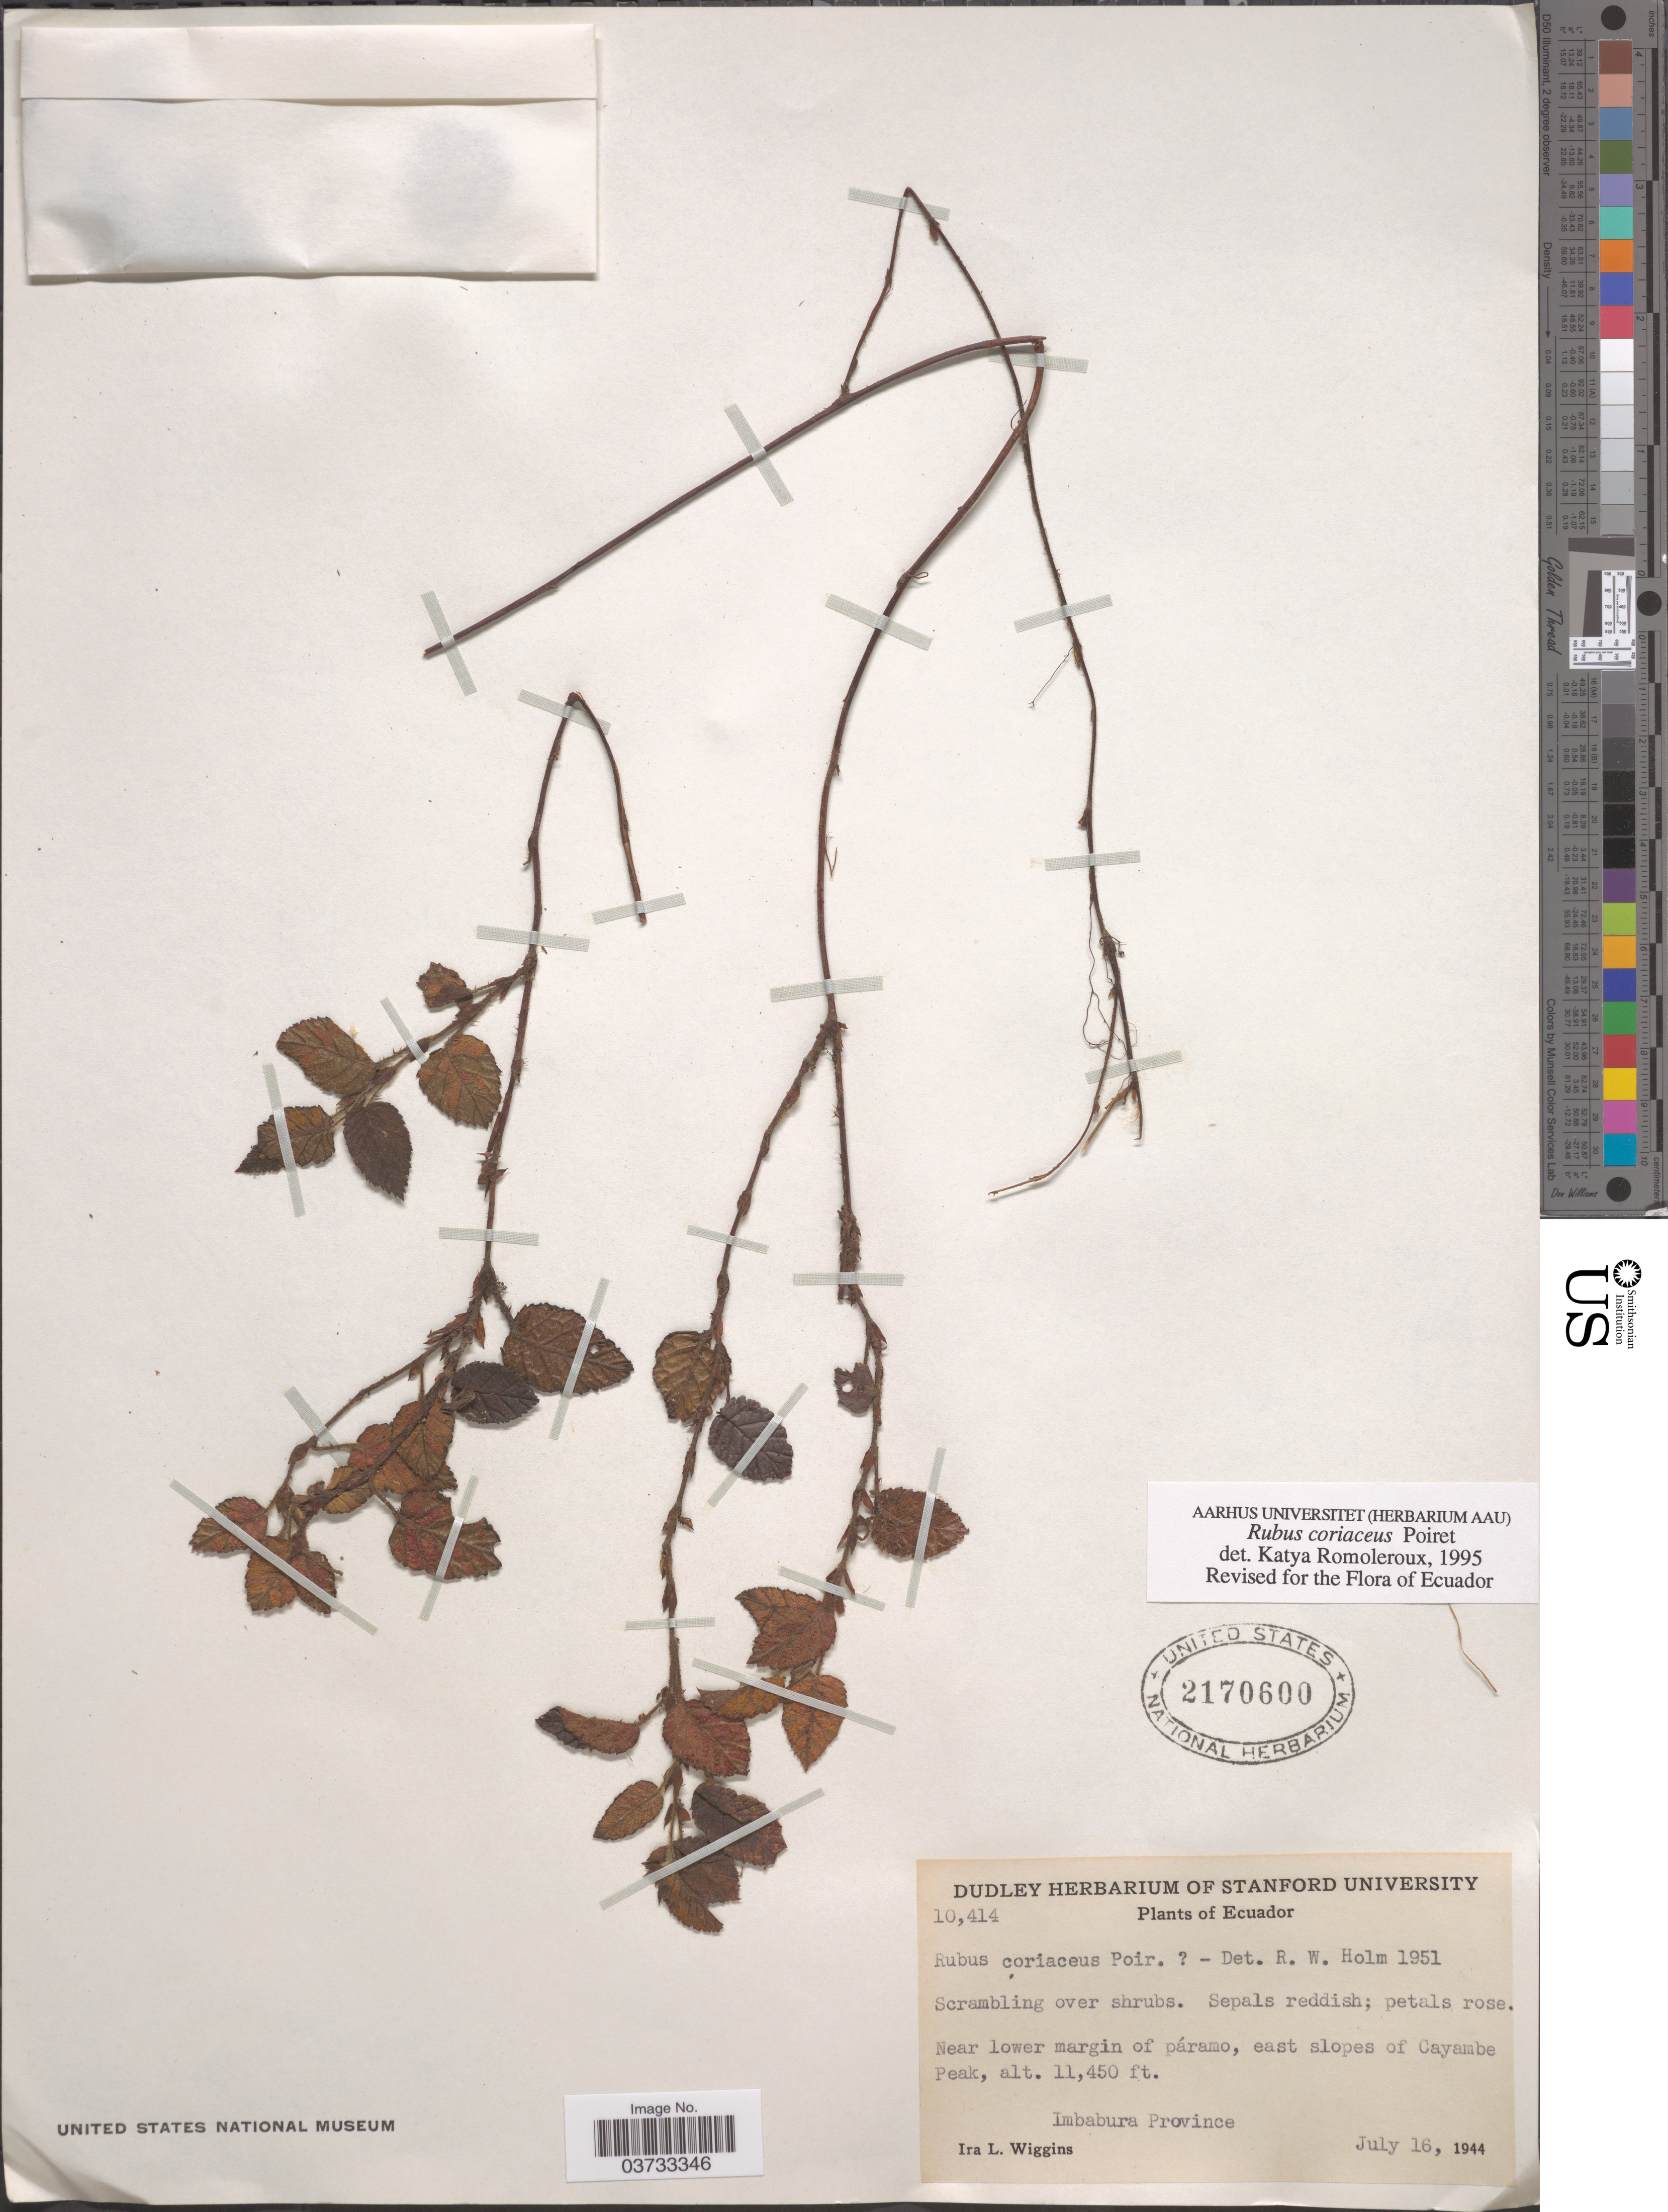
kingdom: Plantae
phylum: Tracheophyta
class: Magnoliopsida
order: Rosales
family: Rosaceae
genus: Rubus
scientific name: Rubus coriaceus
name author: Poir.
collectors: I. L. Wiggins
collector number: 10414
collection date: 1944-07-16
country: Ecuador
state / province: Imbabura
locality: Near lower margin of páramo, east slopes of Cayambe Peak.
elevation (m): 3490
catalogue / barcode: US 2170600